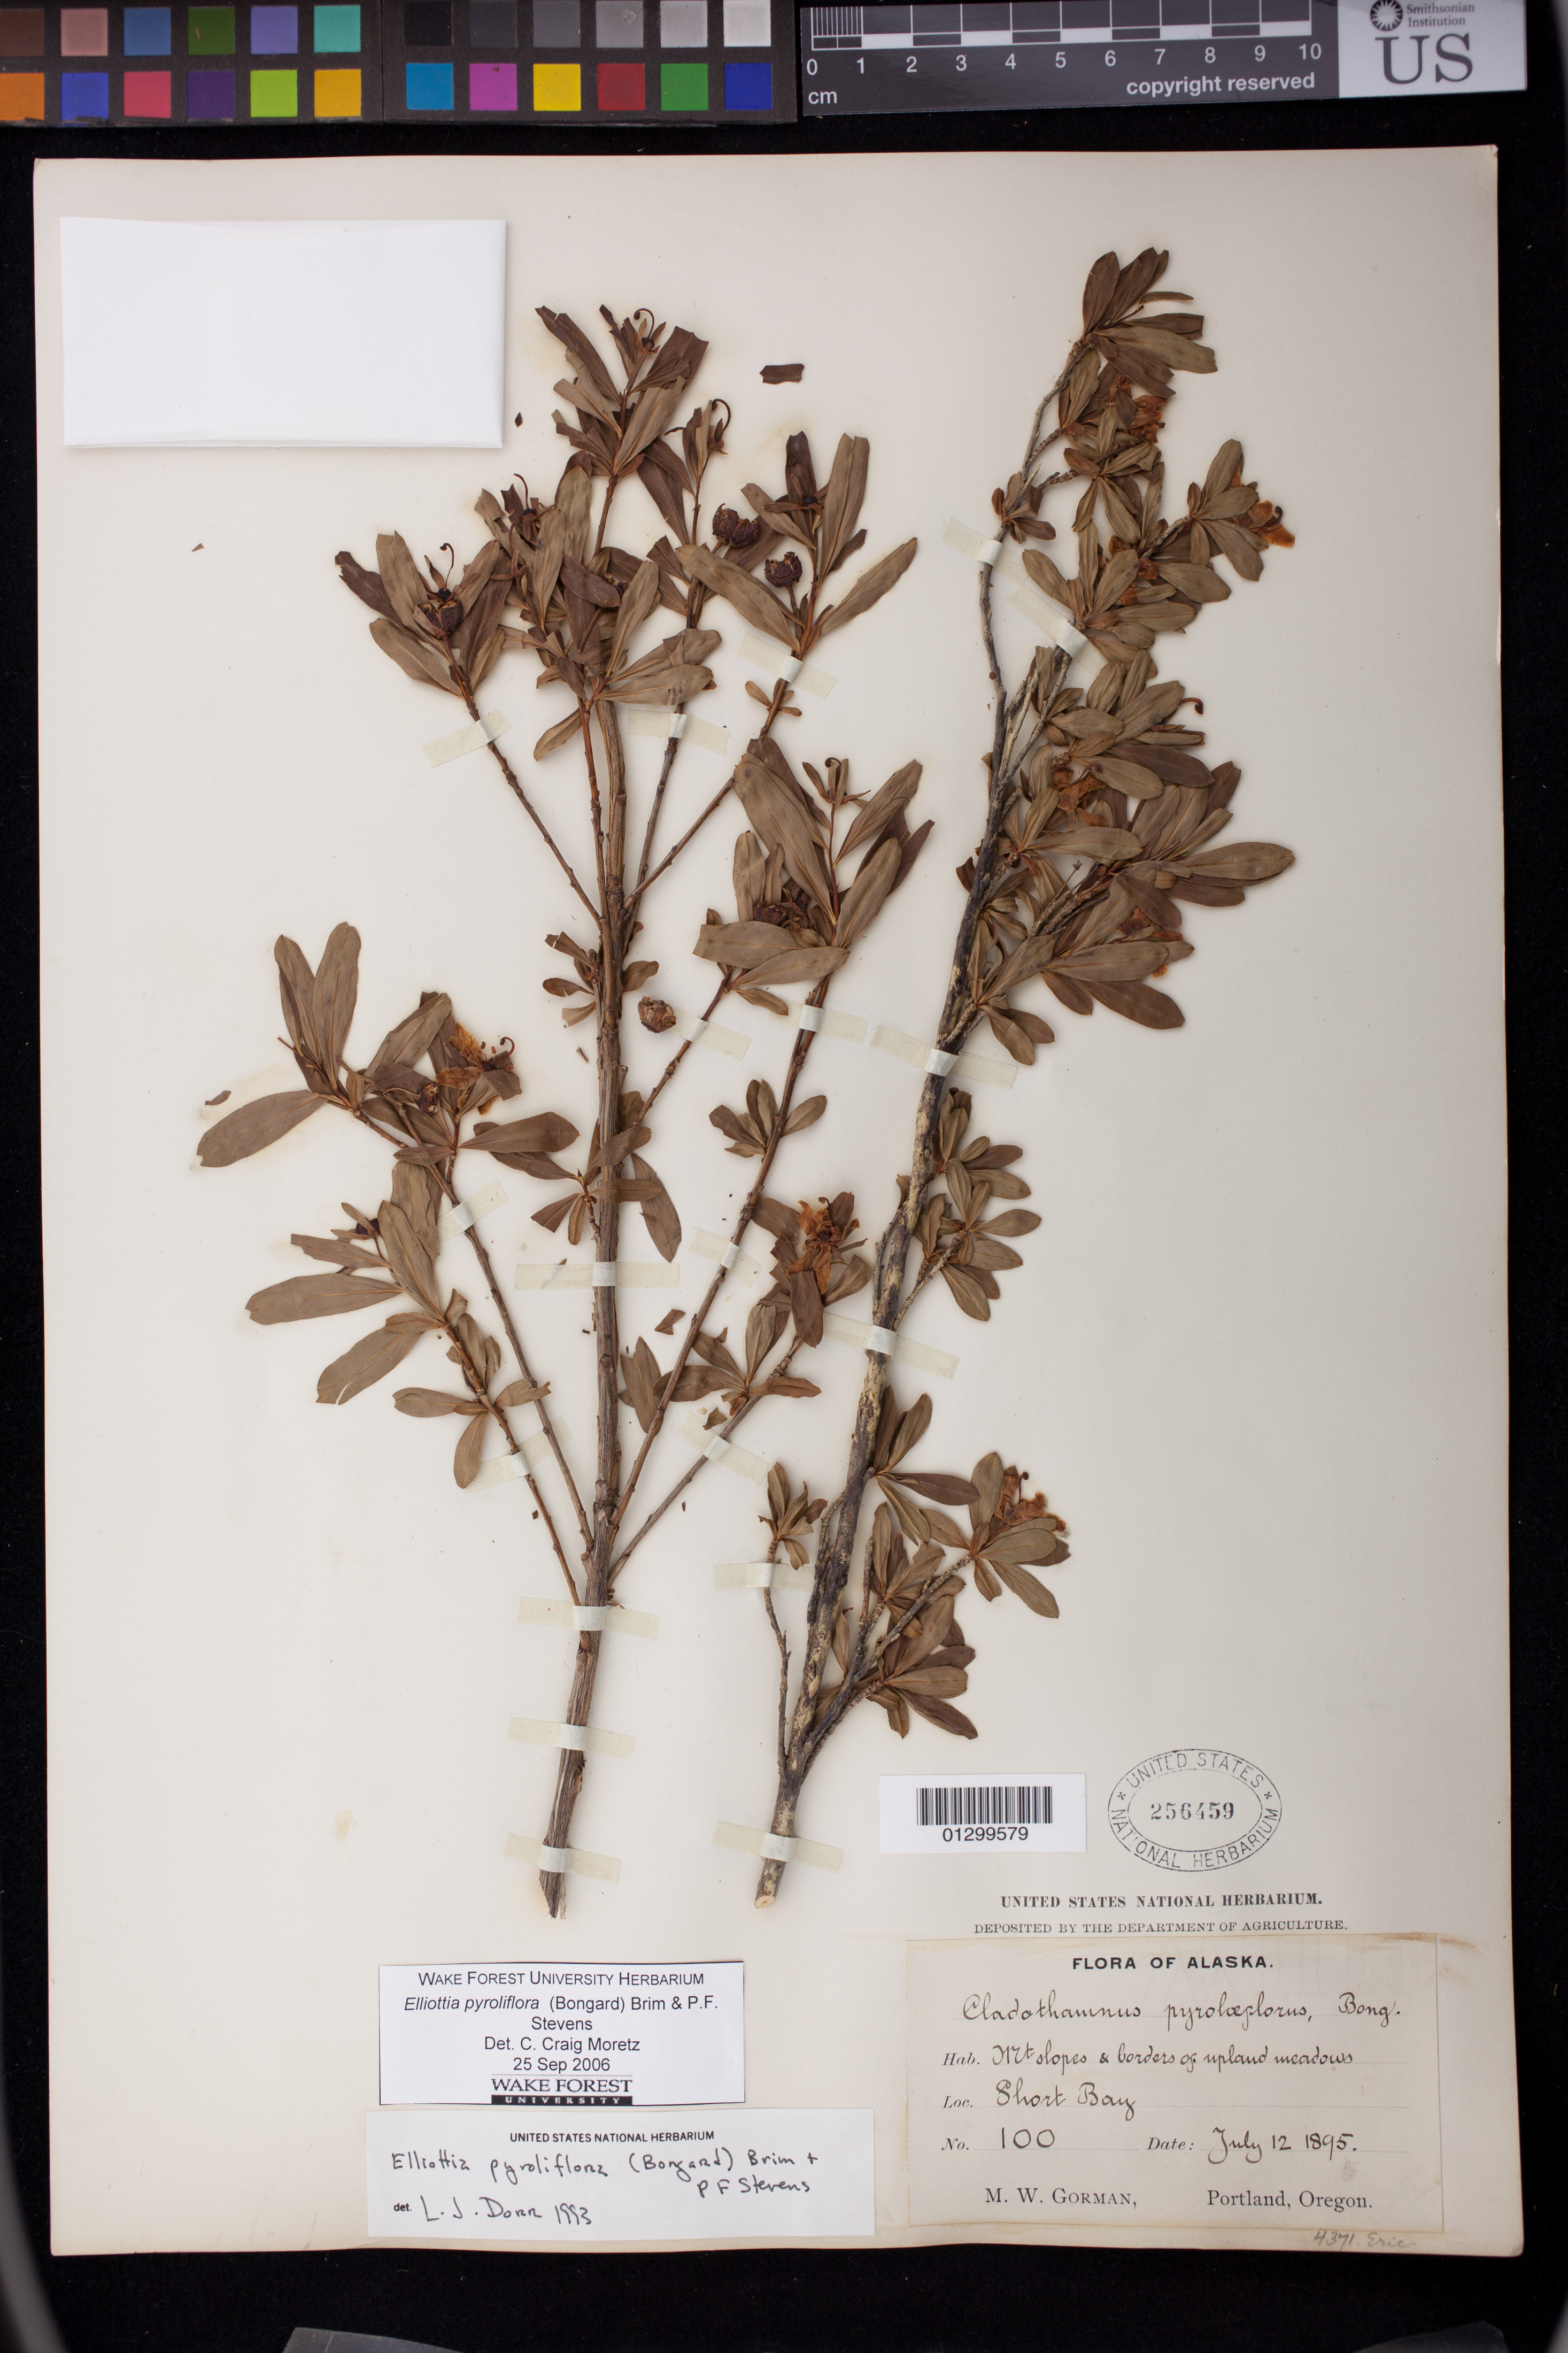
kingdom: Plantae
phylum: Tracheophyta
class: Magnoliopsida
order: Ericales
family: Ericaceae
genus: Elliottia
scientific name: Elliottia pyroliflora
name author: (Bong.) P.F. Stevens & Brim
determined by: Moretz, C. C.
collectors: M. W. Gorman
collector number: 100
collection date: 1895-07-12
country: United States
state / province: Alaska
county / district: Ketchikan Gateway Borough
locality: Short Bay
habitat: Mountain slopes and borders of upland marshes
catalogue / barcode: US 256459